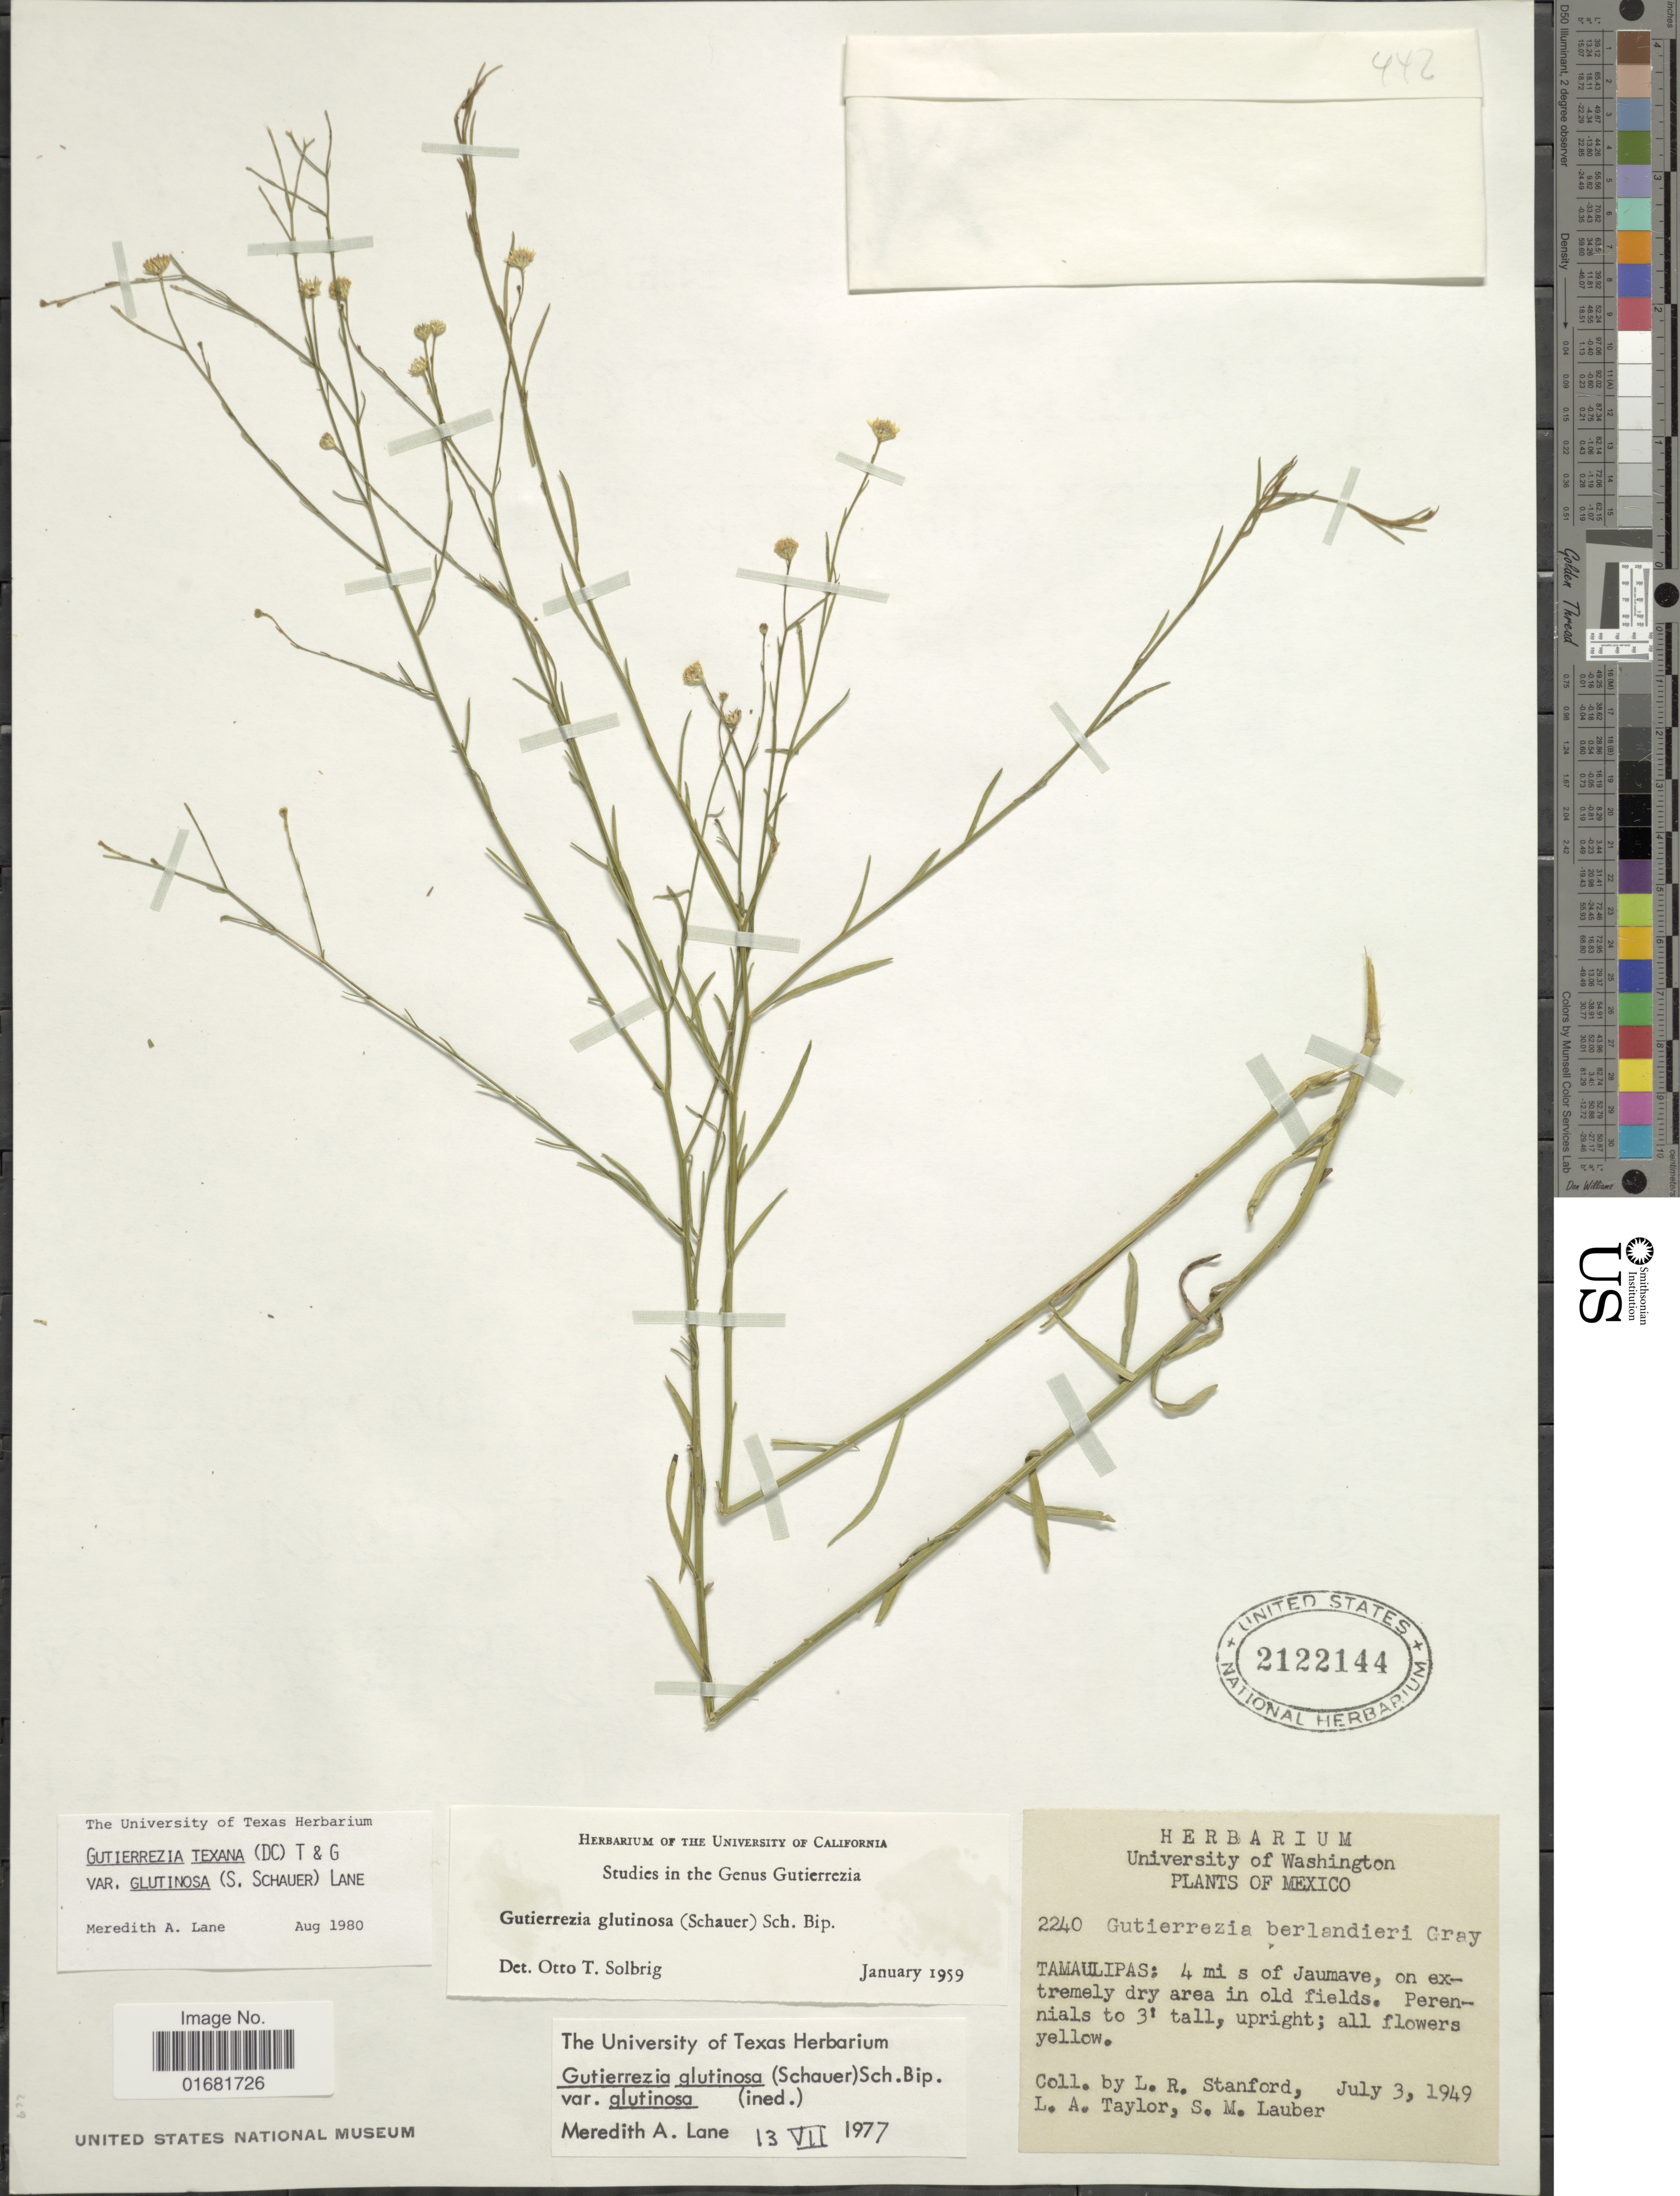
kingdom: Plantae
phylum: Tracheophyta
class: Magnoliopsida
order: Asterales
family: Asteraceae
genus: Gutierrezia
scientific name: Gutierrezia texana var. glutinosa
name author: (S. Schauer) M.A. Lane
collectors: L. R. Stanford, L. A. Taylor & S. M. Lauber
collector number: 2240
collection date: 1949-07-03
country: Mexico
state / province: Tamaulipas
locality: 4 mi s of Jaumave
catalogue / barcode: US 2122144